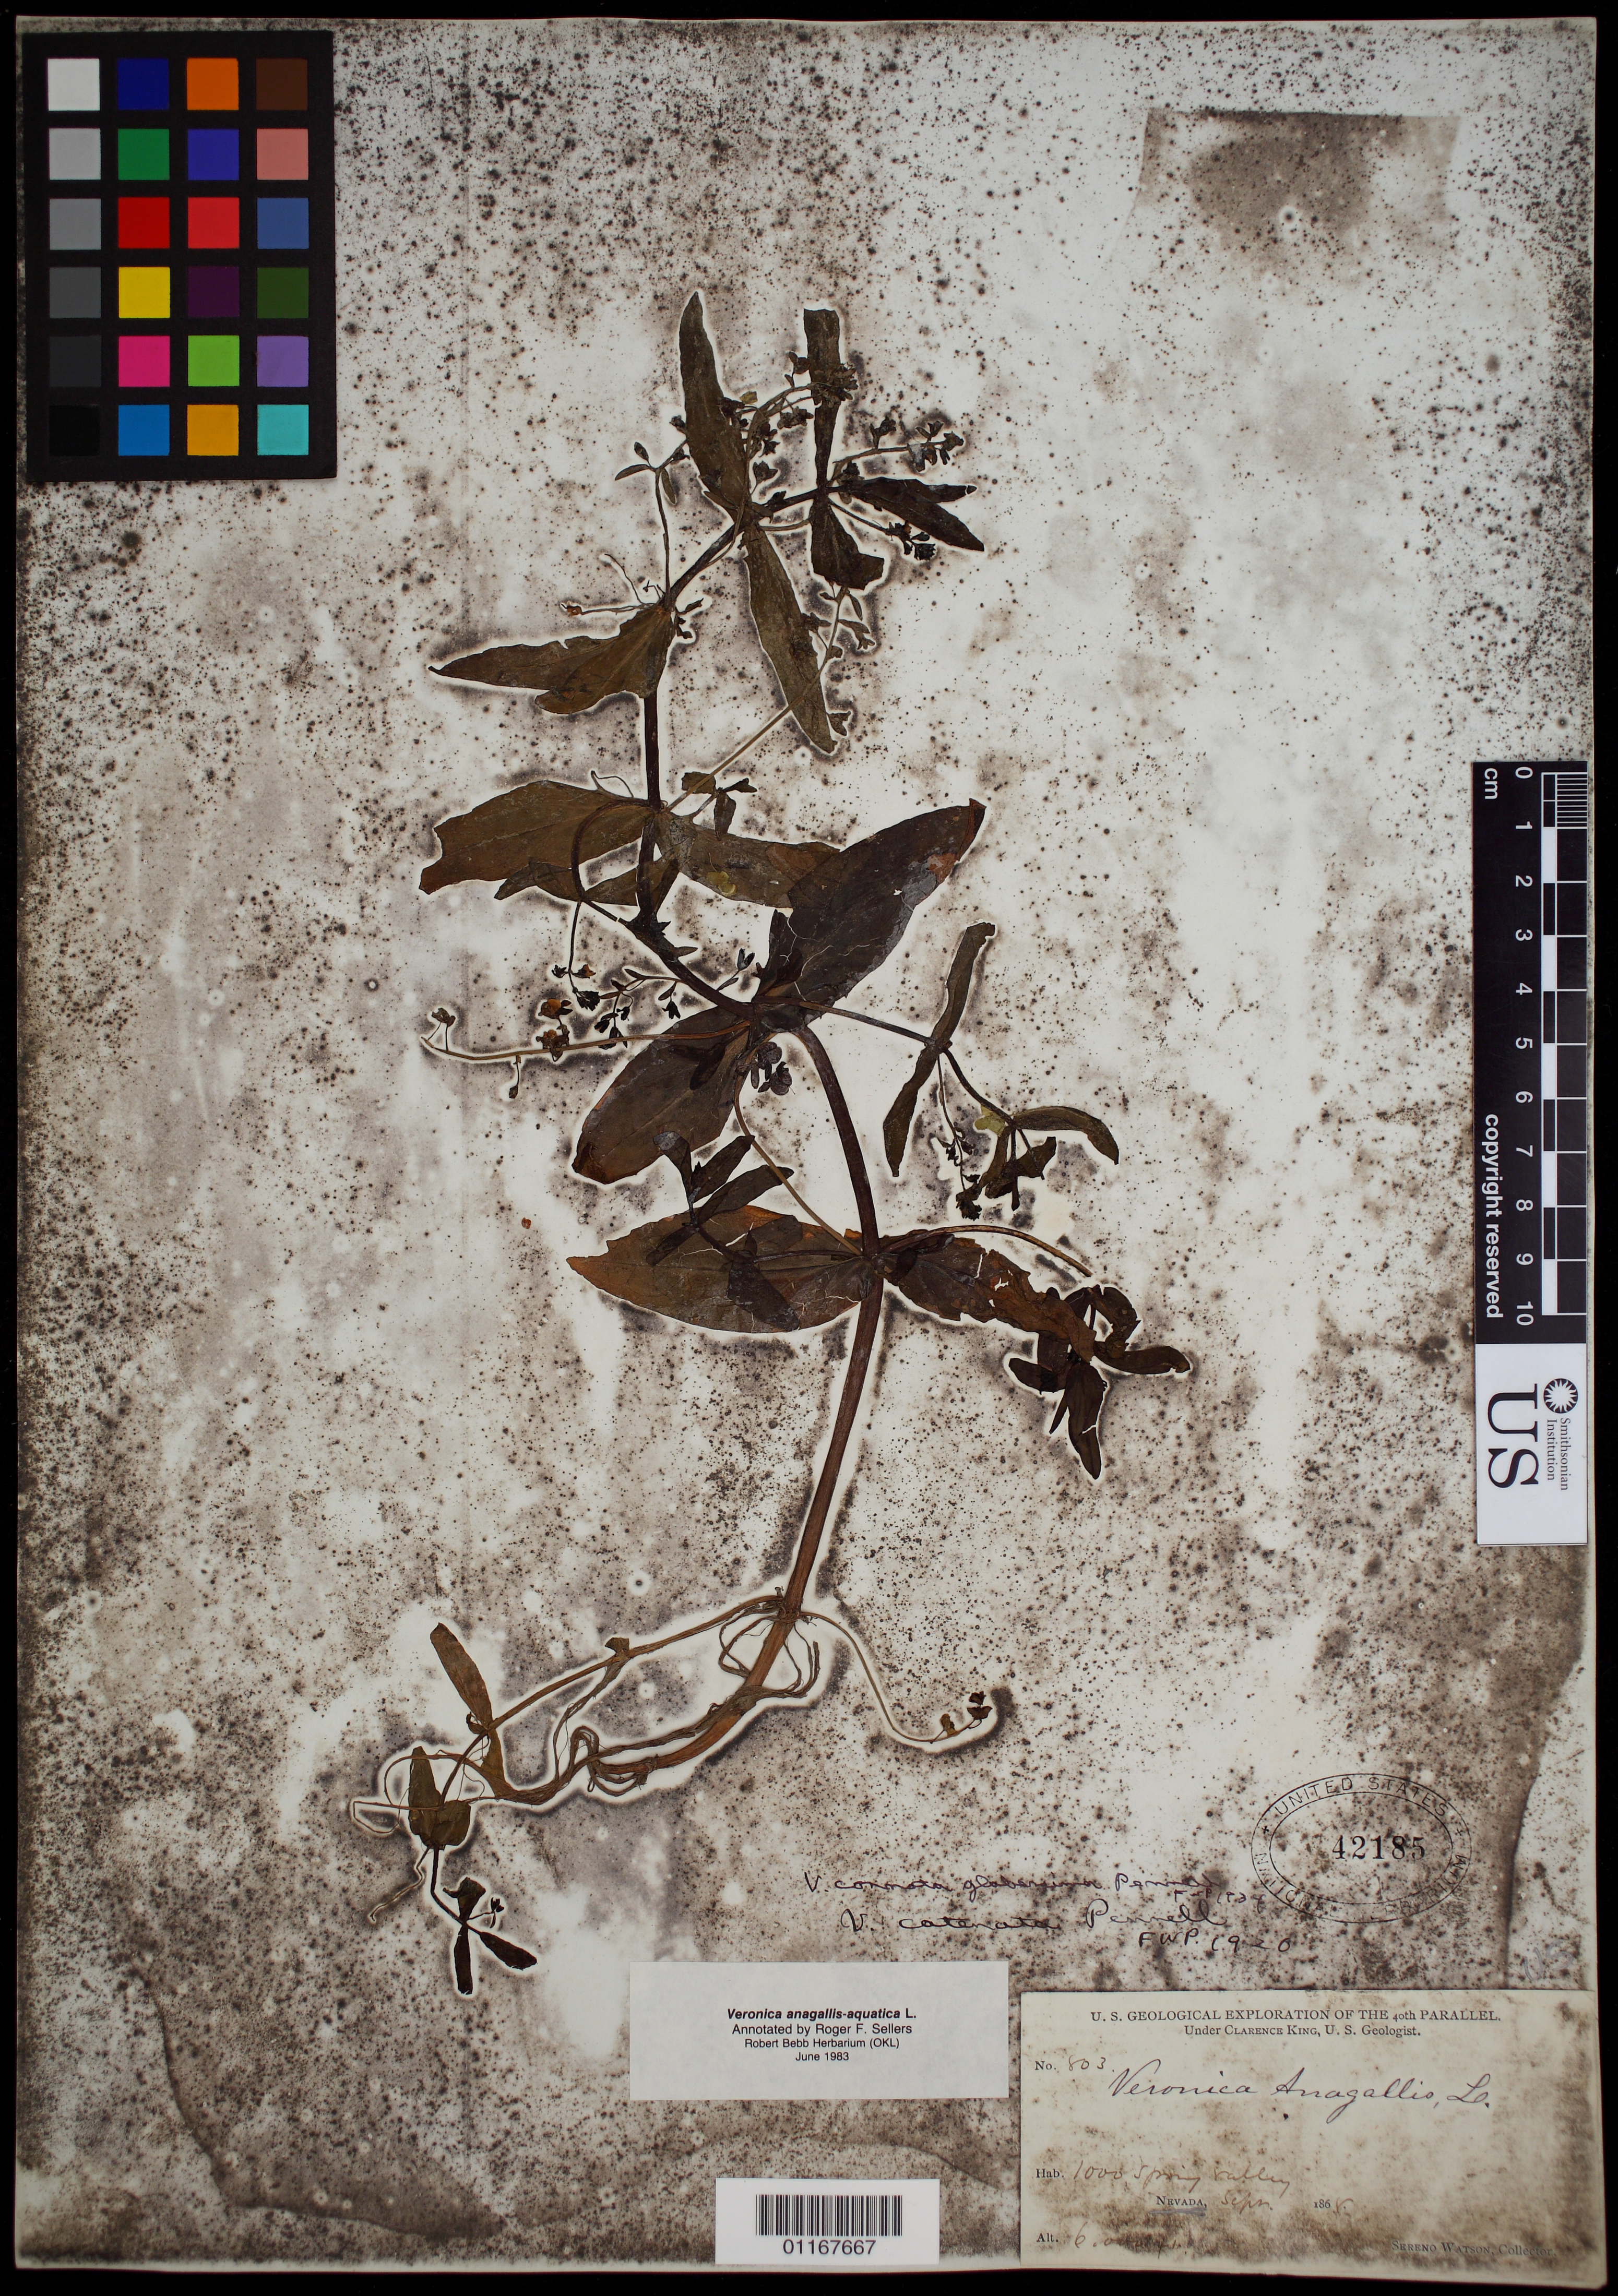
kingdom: Plantae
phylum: Tracheophyta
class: Magnoliopsida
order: Lamiales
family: Plantaginaceae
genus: Veronica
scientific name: Veronica anagallis-aquatica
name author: L.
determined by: Sellers, R. F.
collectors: S. Watson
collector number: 803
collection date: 1868-09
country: United States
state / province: Nevada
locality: Thousand Spring Valley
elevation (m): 1829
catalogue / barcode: US 42185